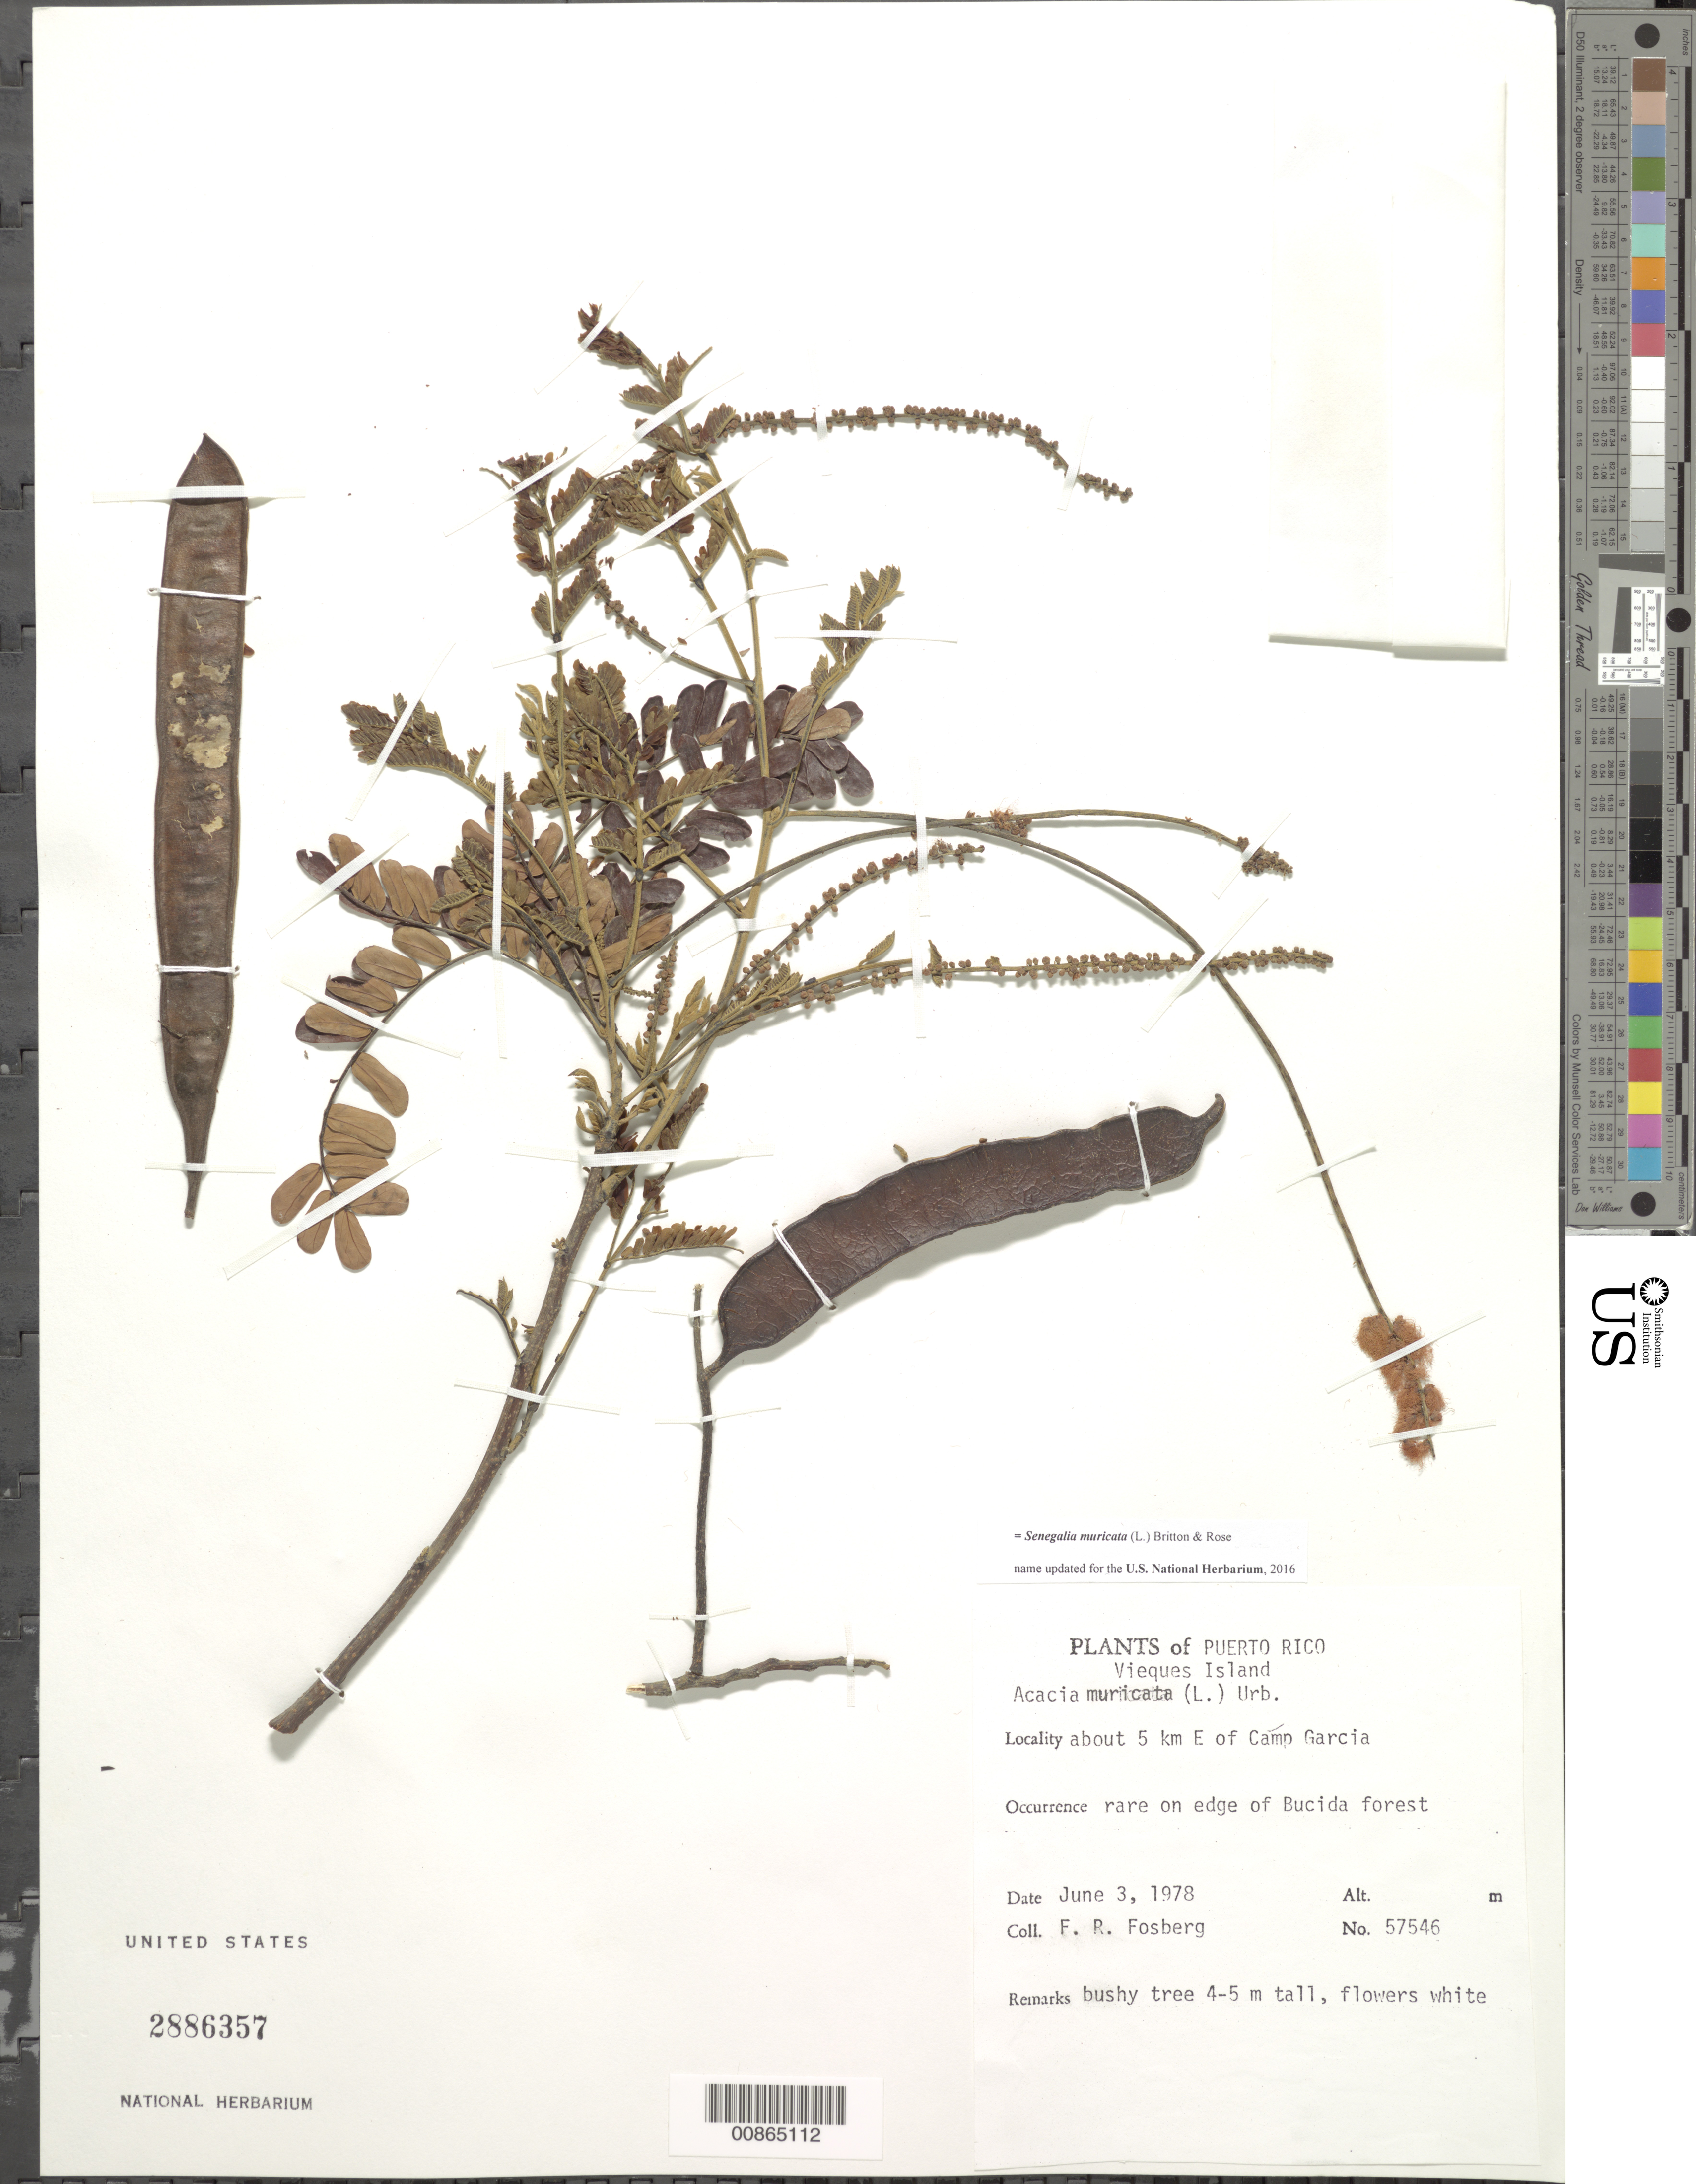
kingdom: Plantae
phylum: Tracheophyta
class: Magnoliopsida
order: Fabales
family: Fabaceae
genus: Parasenegalia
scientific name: Parasenegalia muricata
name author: (L.) Seigler & Ebinger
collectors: F. R. Fosberg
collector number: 57546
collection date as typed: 03 Jun 1978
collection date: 1978-06-03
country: Puerto Rico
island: Vieques I.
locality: Vieques Island, about 5 km E of Camp Garcia.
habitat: On edge of Bucida forest.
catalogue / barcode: US 2886357